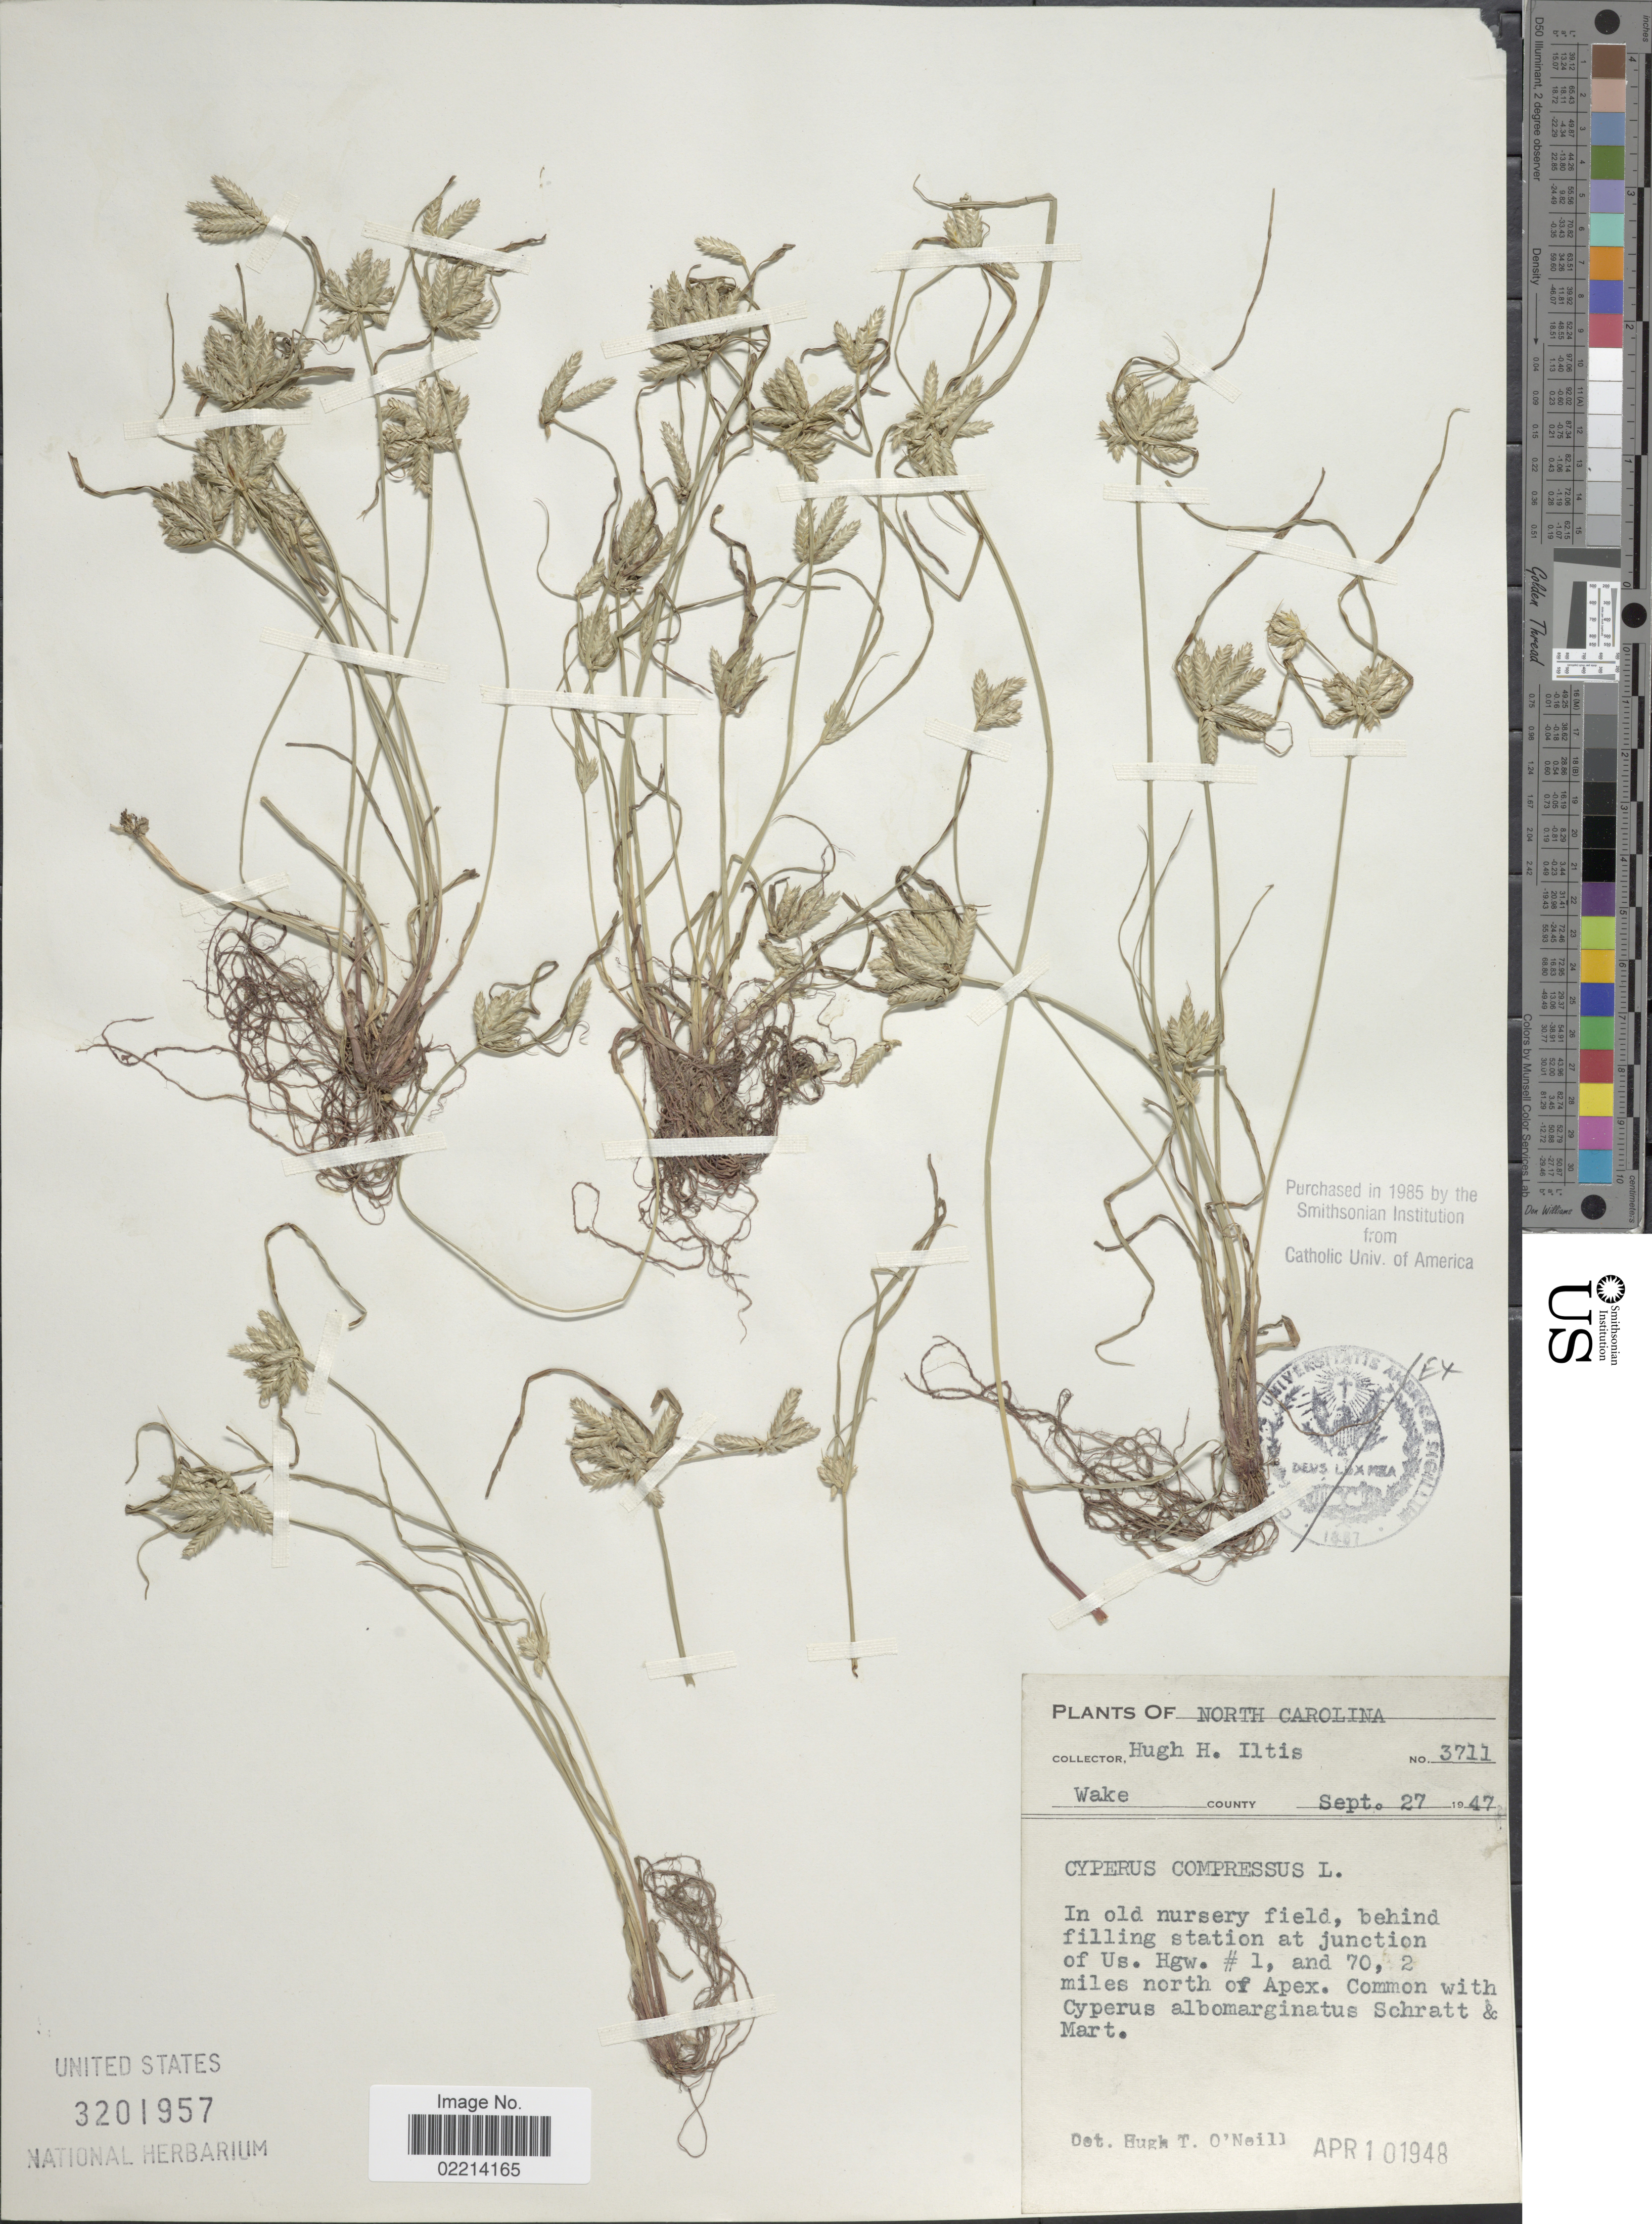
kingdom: Plantae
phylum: Tracheophyta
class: Liliopsida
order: Poales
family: Cyperaceae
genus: Cyperus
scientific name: Cyperus compressus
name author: L.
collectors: H. H. Iltis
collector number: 3711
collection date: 1947-09-27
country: United States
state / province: North Carolina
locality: Wake County. In old nursery field, behind filling station at junction of Us. Hgw. # 1, and 70, 2 miles north of Apex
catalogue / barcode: US 3201957